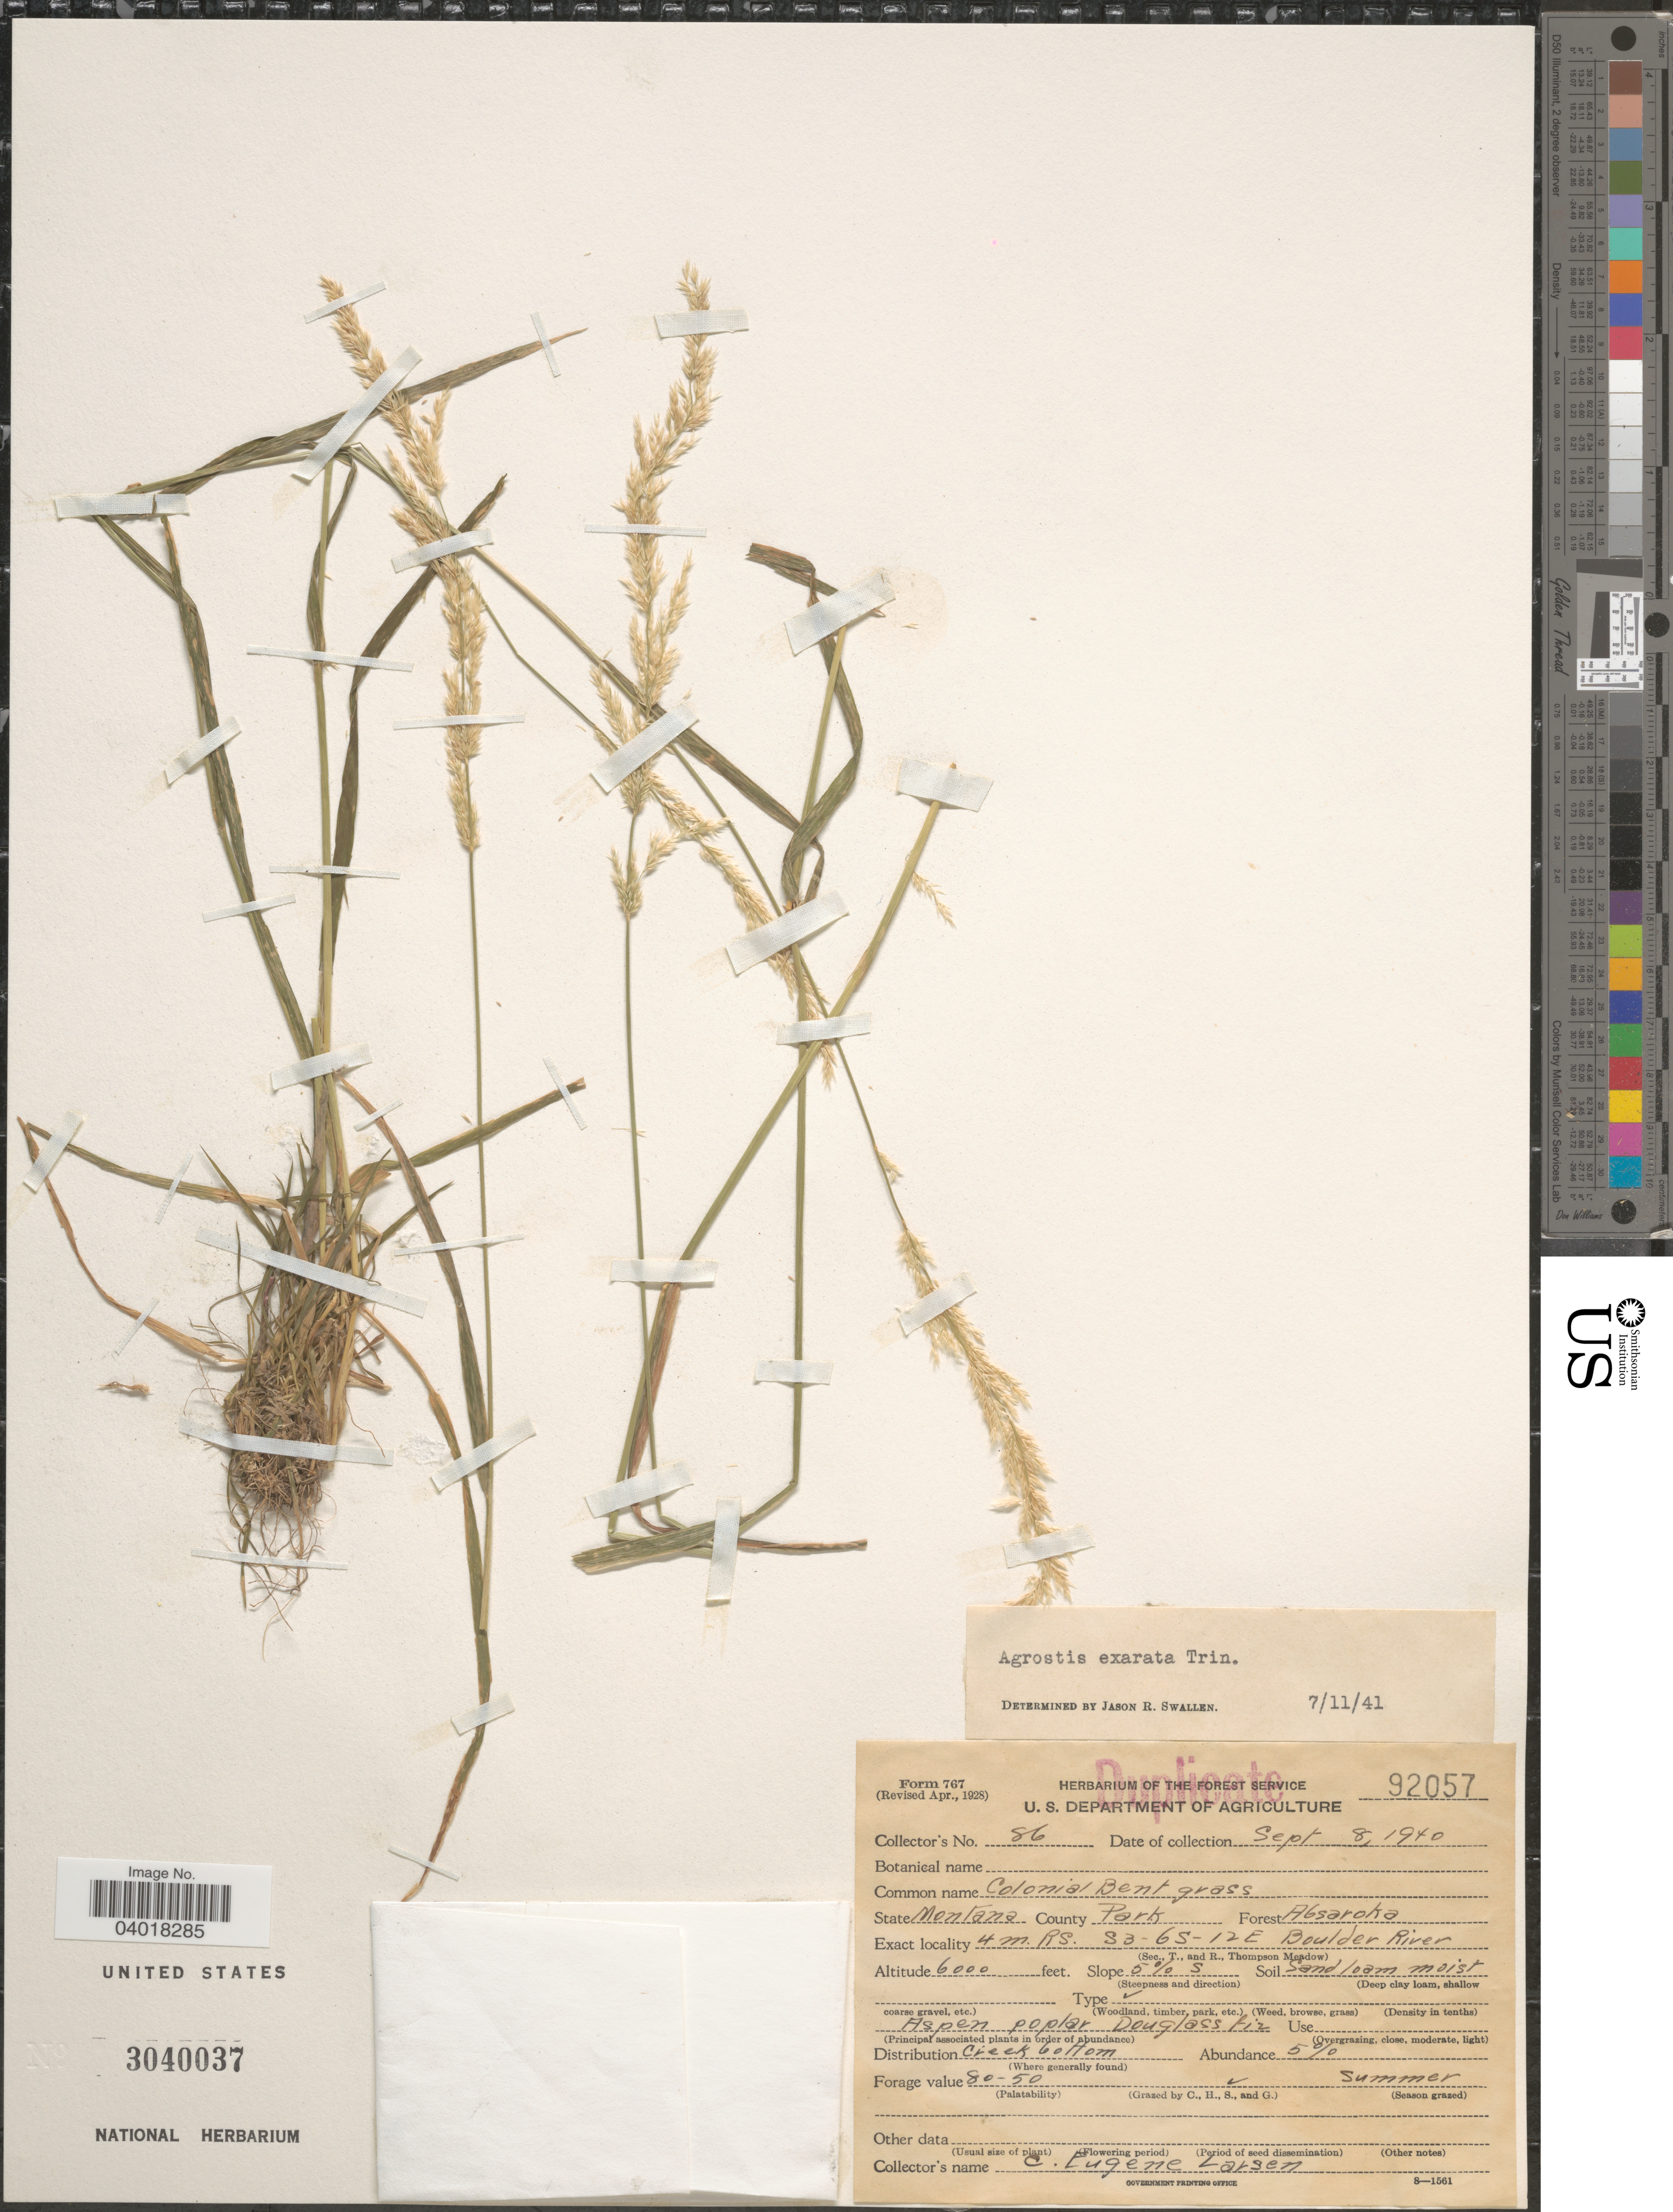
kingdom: Plantae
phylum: Tracheophyta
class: Liliopsida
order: Poales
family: Poaceae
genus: Agrostis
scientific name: Agrostis exarata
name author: Trin.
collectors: E. Larsen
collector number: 86*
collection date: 1940-09-08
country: United States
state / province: Montana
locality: County Park. Forest Absaroka. 4 m. RS. S3-6S-12E Boulder River.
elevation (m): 1829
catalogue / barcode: US 3040037